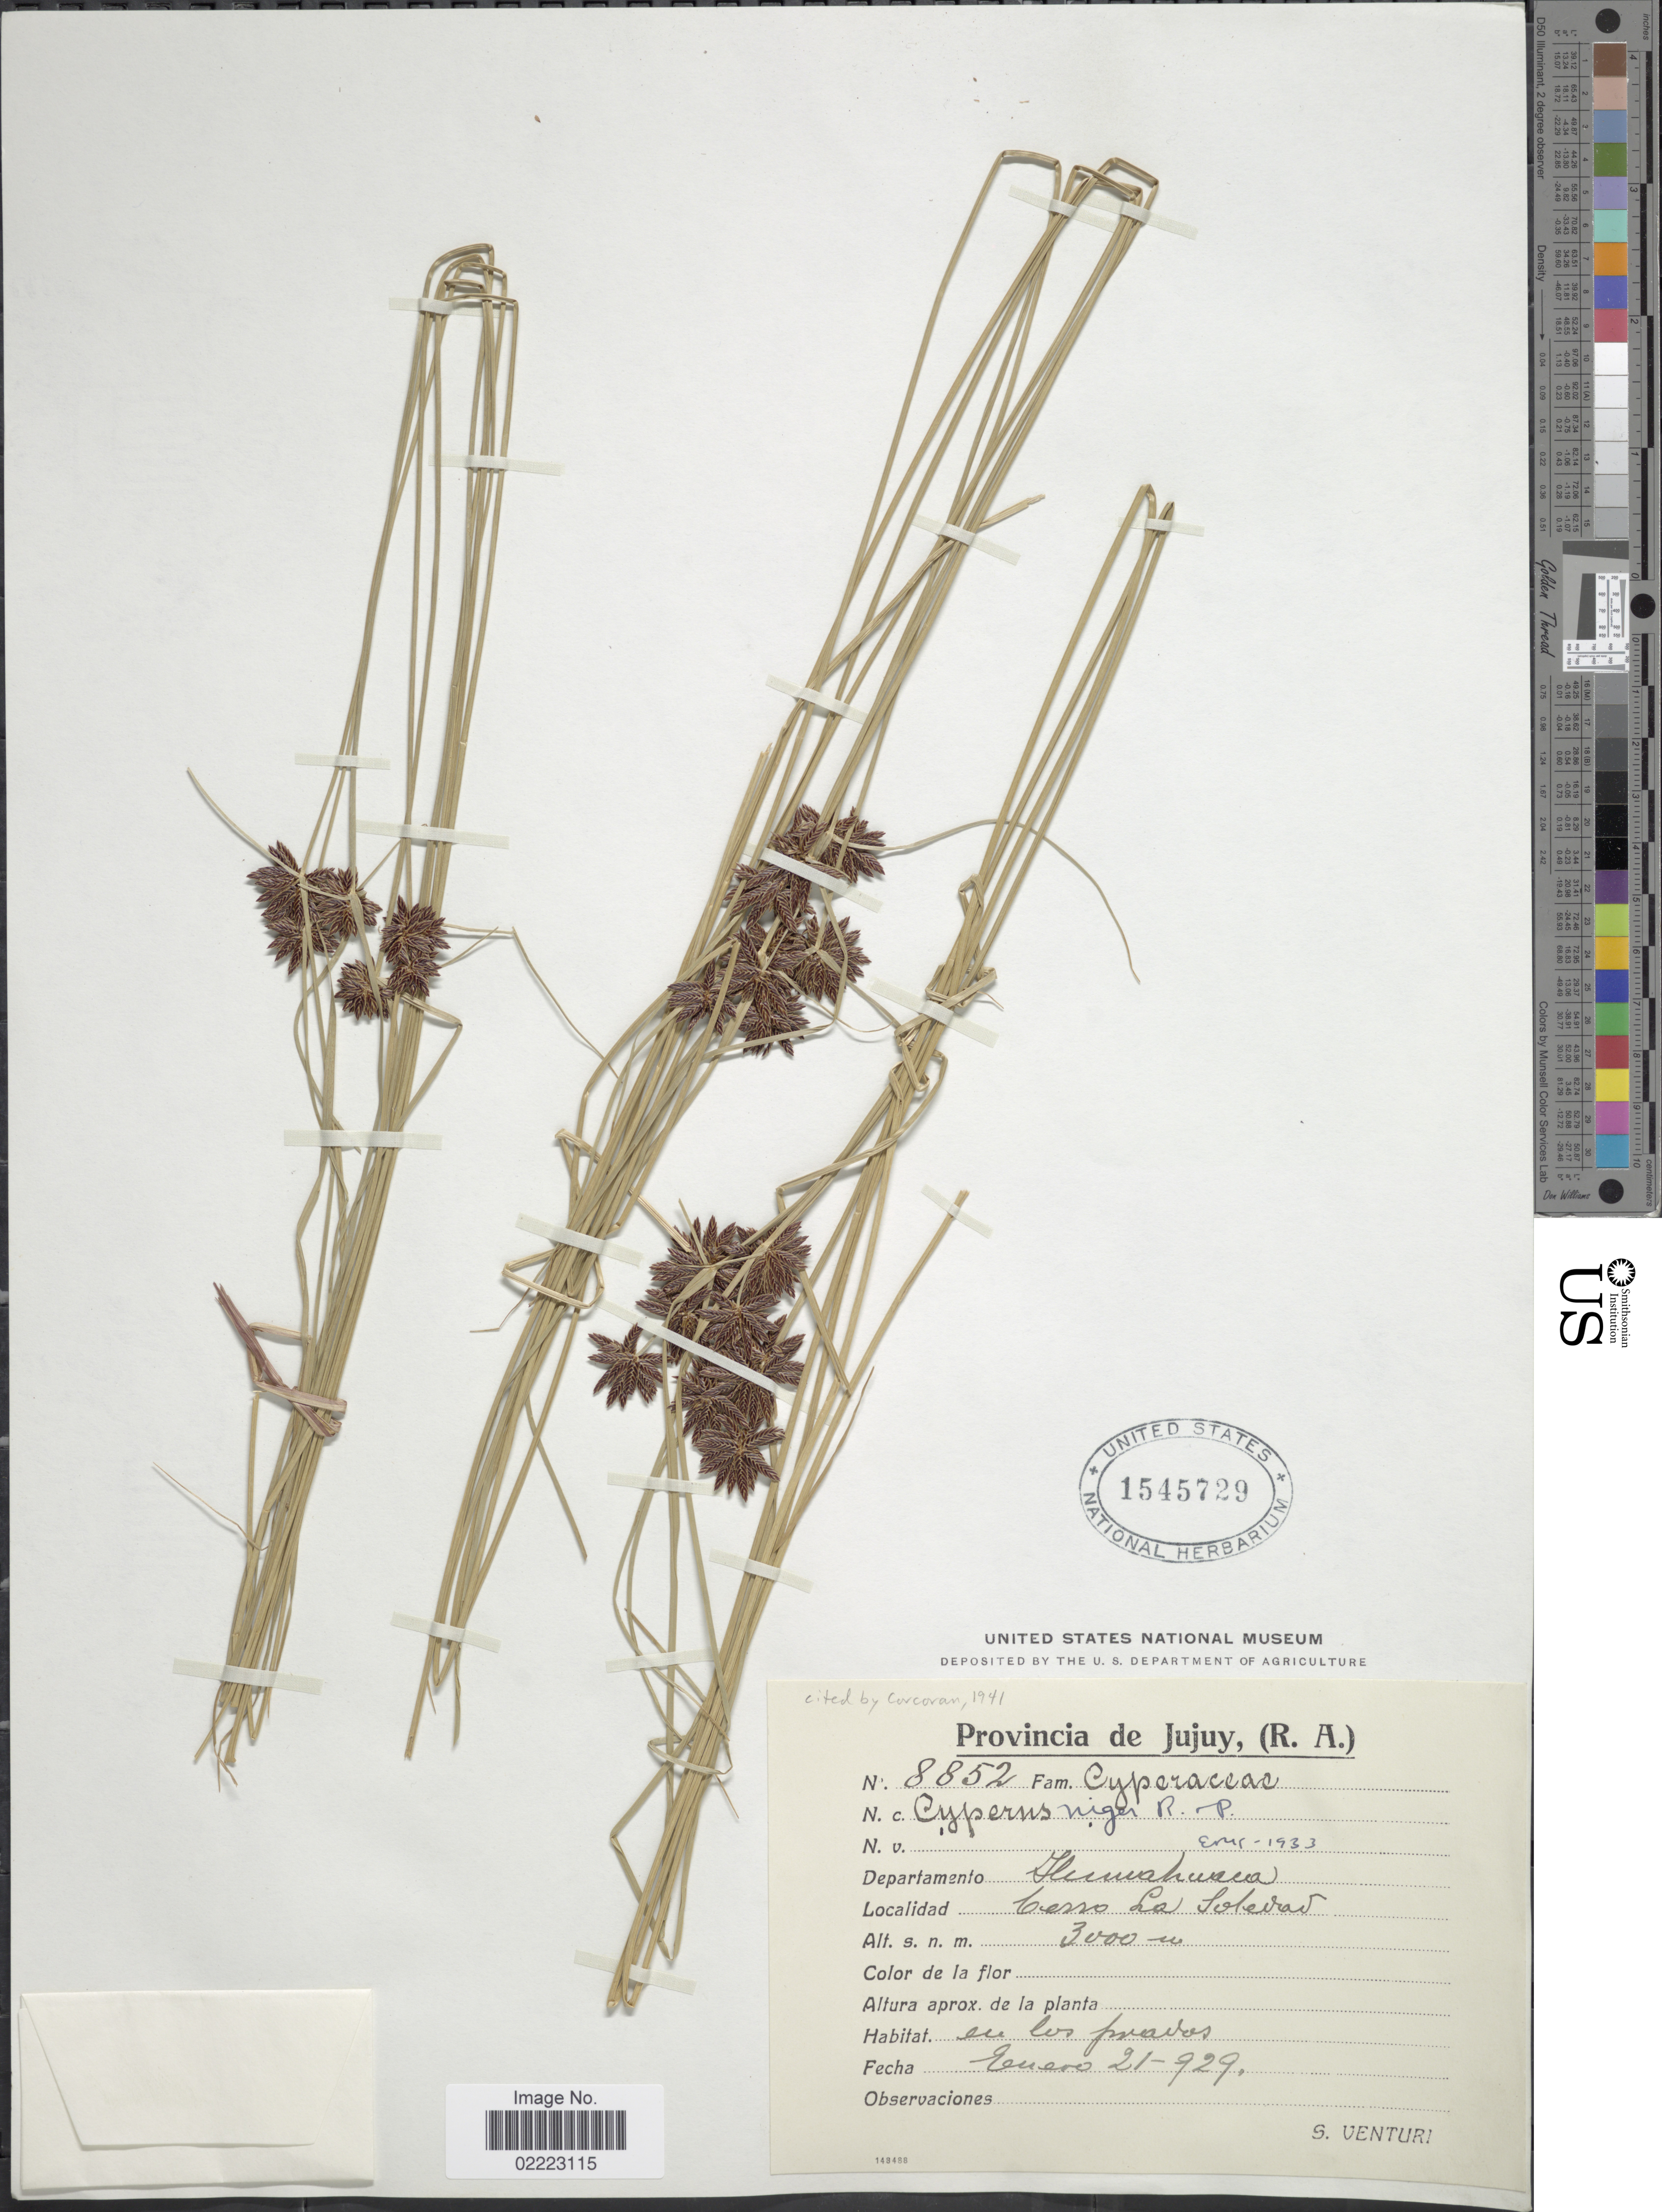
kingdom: Plantae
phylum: Tracheophyta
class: Liliopsida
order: Poales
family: Cyperaceae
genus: Cyperus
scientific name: Cyperus niger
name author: Ruiz & Pav.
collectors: S. Venturi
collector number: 8852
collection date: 1929-01-21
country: Argentina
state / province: Jujuy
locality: (R.A.) Departamento Humahuaca, Cerro La Soledad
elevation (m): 3000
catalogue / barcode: US 1545729